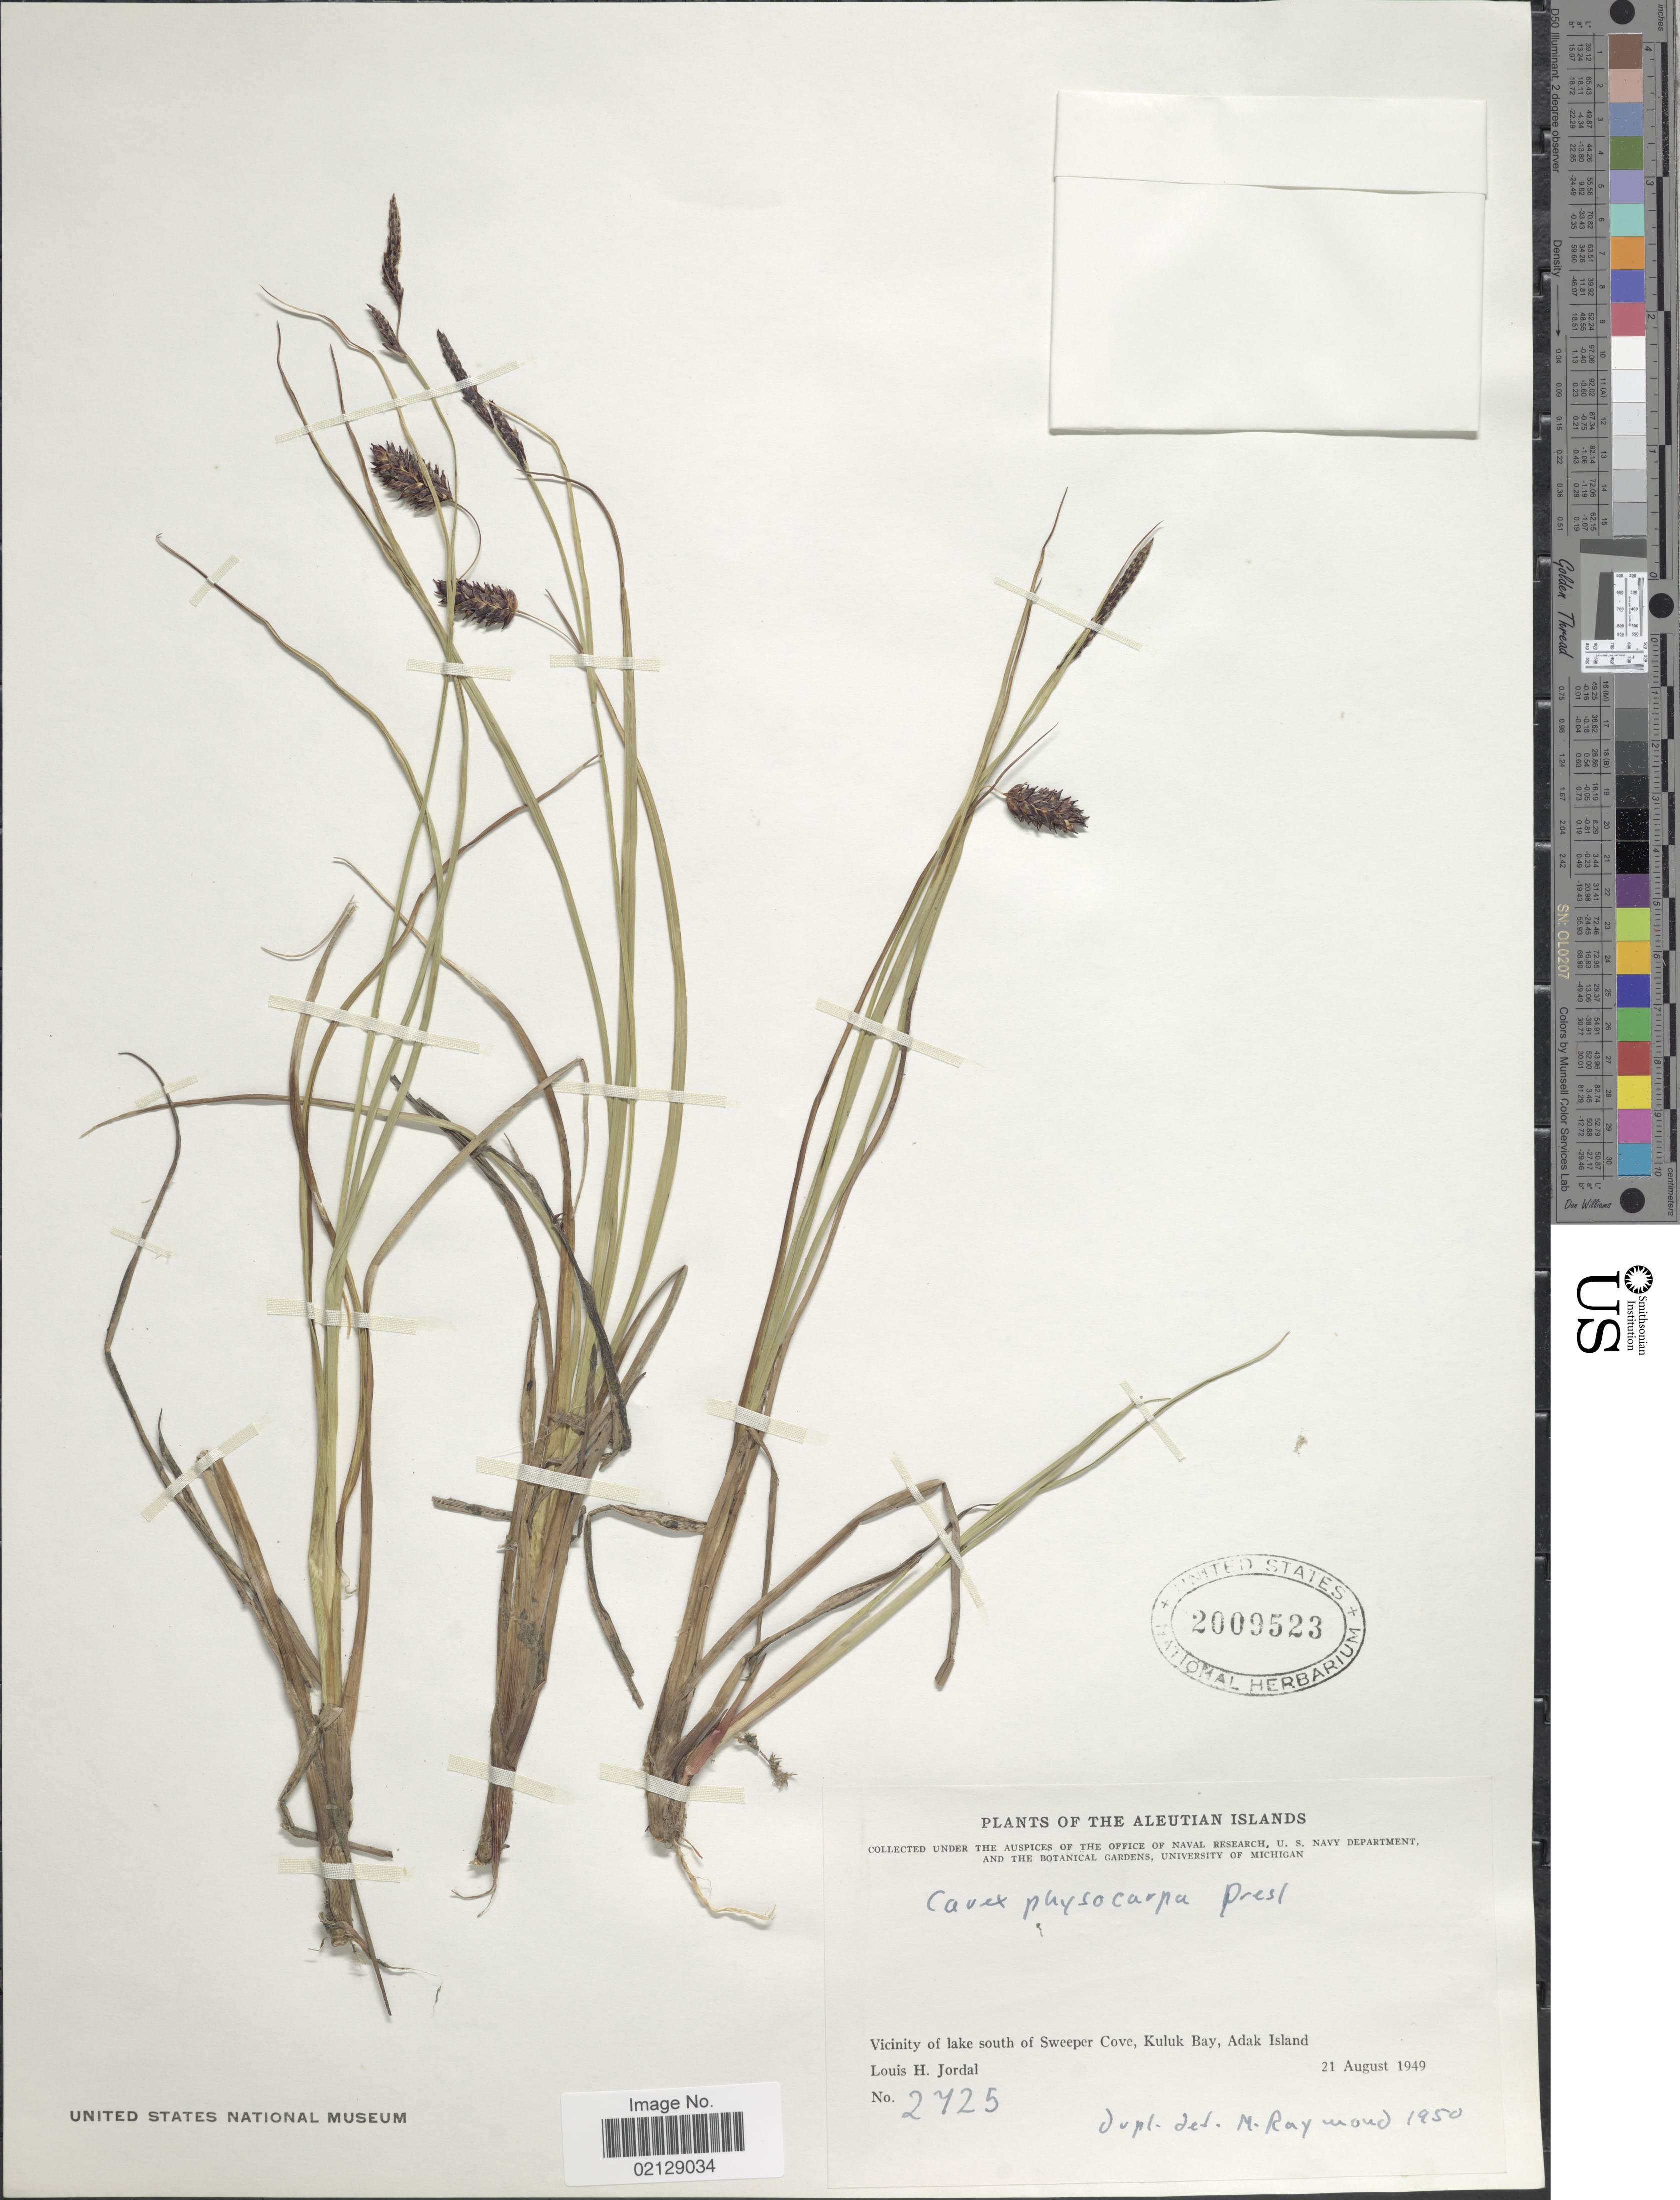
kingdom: Plantae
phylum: Tracheophyta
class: Liliopsida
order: Poales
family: Cyperaceae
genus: Carex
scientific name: Carex saxatilis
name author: L.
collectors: L. Jordal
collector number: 2725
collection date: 1949-08-21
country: United States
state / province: Alaska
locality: The Aleutian Island, Vicinity of lake south of Sweeper Cove, Kuluk Bay, Adak Island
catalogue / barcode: US 2009523